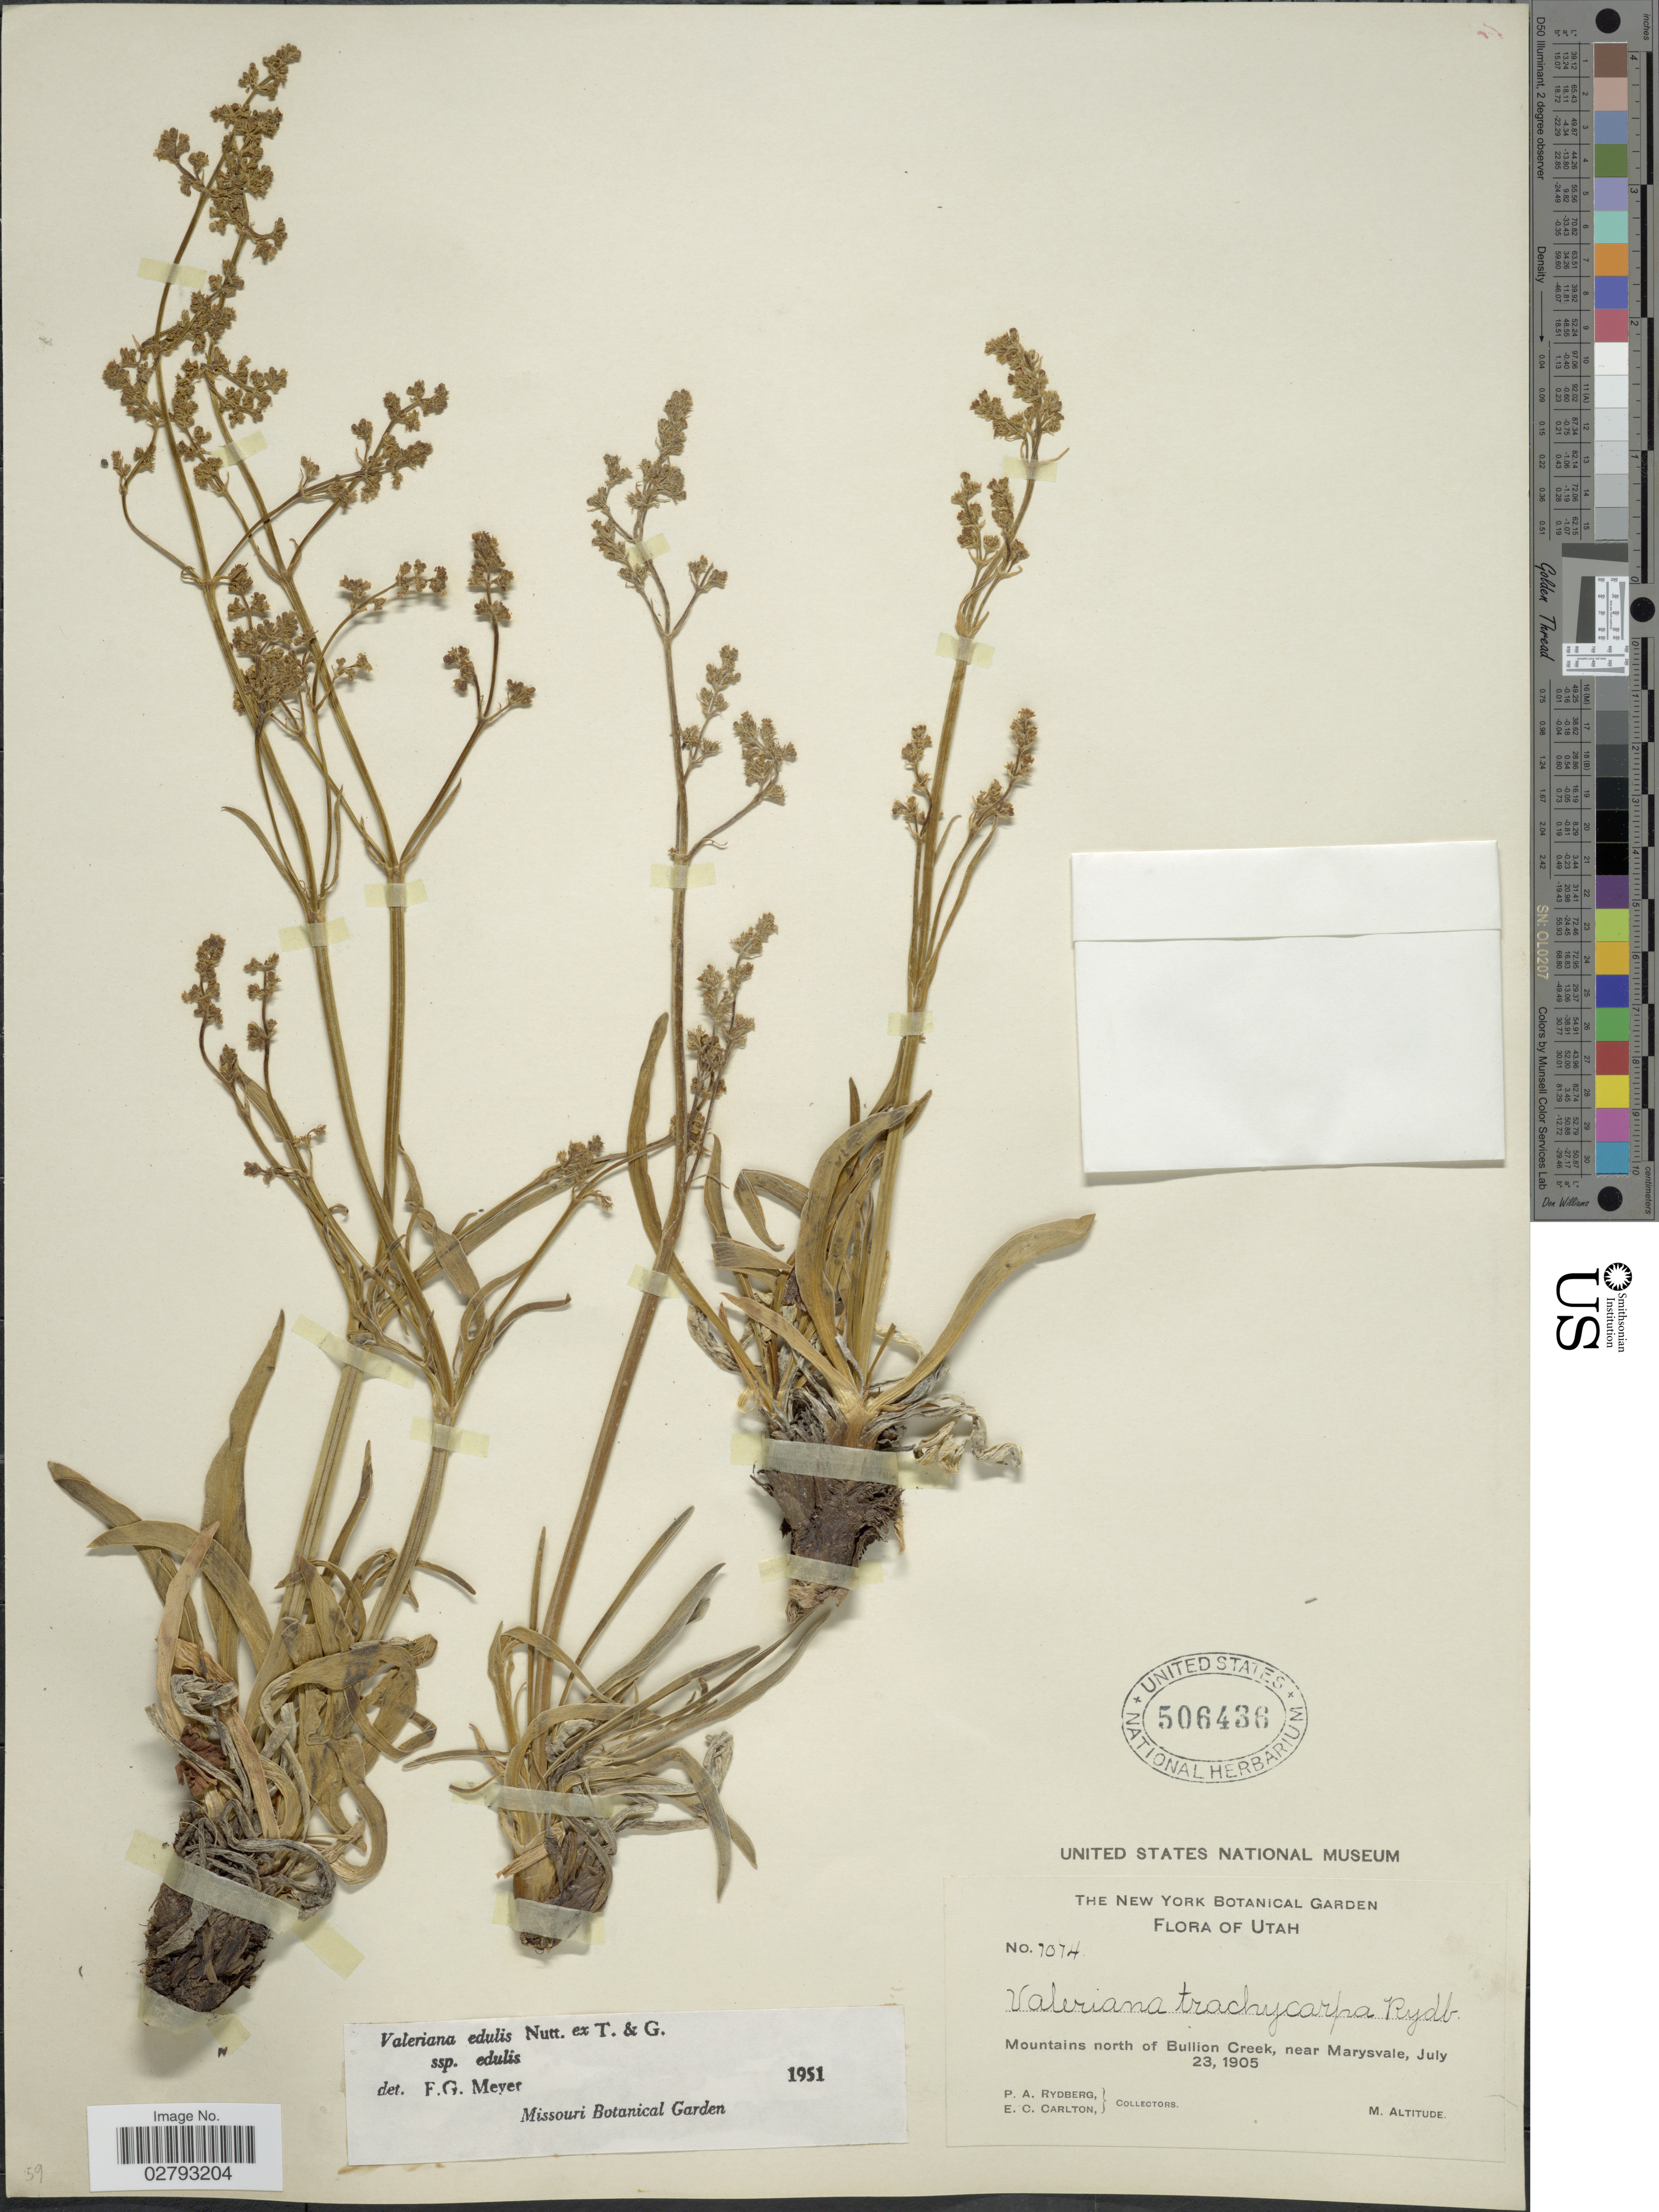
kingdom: Plantae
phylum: Tracheophyta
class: Magnoliopsida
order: Dipsacales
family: Caprifoliaceae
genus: Valeriana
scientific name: Valeriana edulis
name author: Nutt.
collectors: P. A. Rydberg & E. Carlton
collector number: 7074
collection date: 1905-07-23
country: United States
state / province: Utah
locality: Mountains north of Bullion Creek, near Marysvale.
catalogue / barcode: US 506436